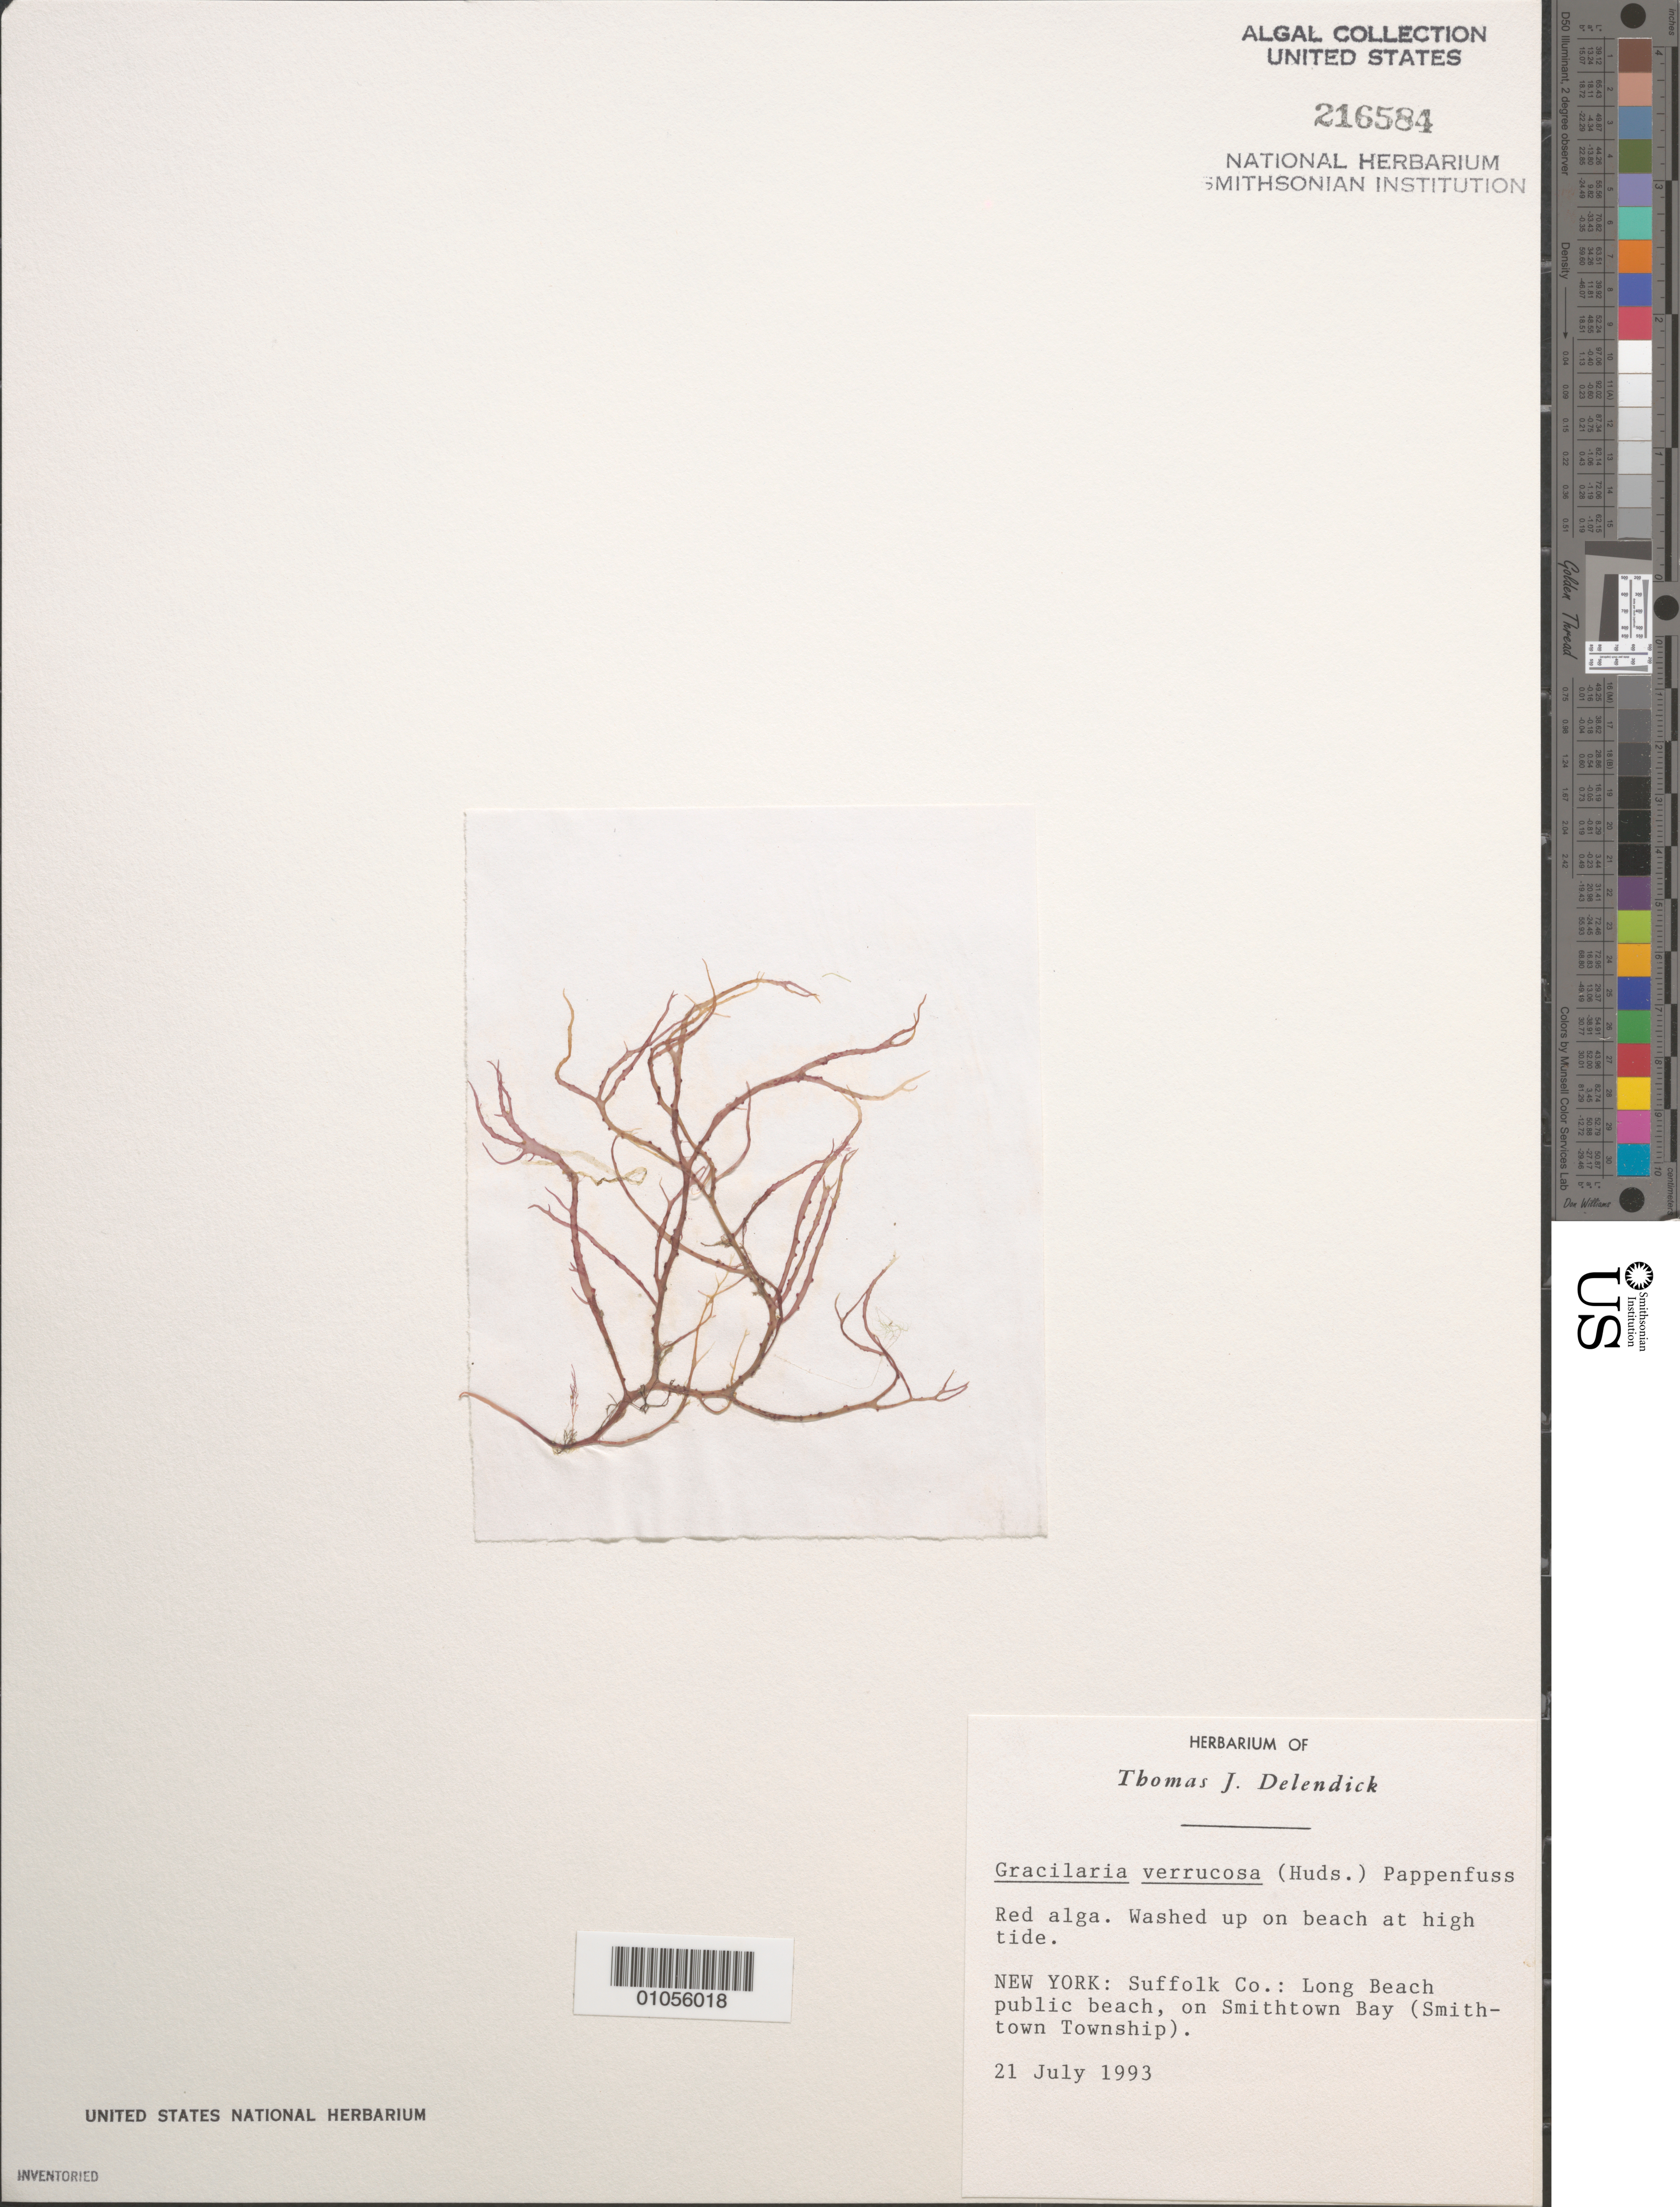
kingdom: Plantae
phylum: Rhodophyta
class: Florideophyceae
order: Gracilariales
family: Gracilariaceae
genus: Gracilariopsis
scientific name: Gracilariopsis longissima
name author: (S.G. Gmel.) Steentoft et al.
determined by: Algae name updating Project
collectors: T. Delendick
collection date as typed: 21 Jul 1993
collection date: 1993-07-21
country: United States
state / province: New York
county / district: Suffolk County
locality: Long Beach public beach, Smithtown Bay (Smithtown Township)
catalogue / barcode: US 216584